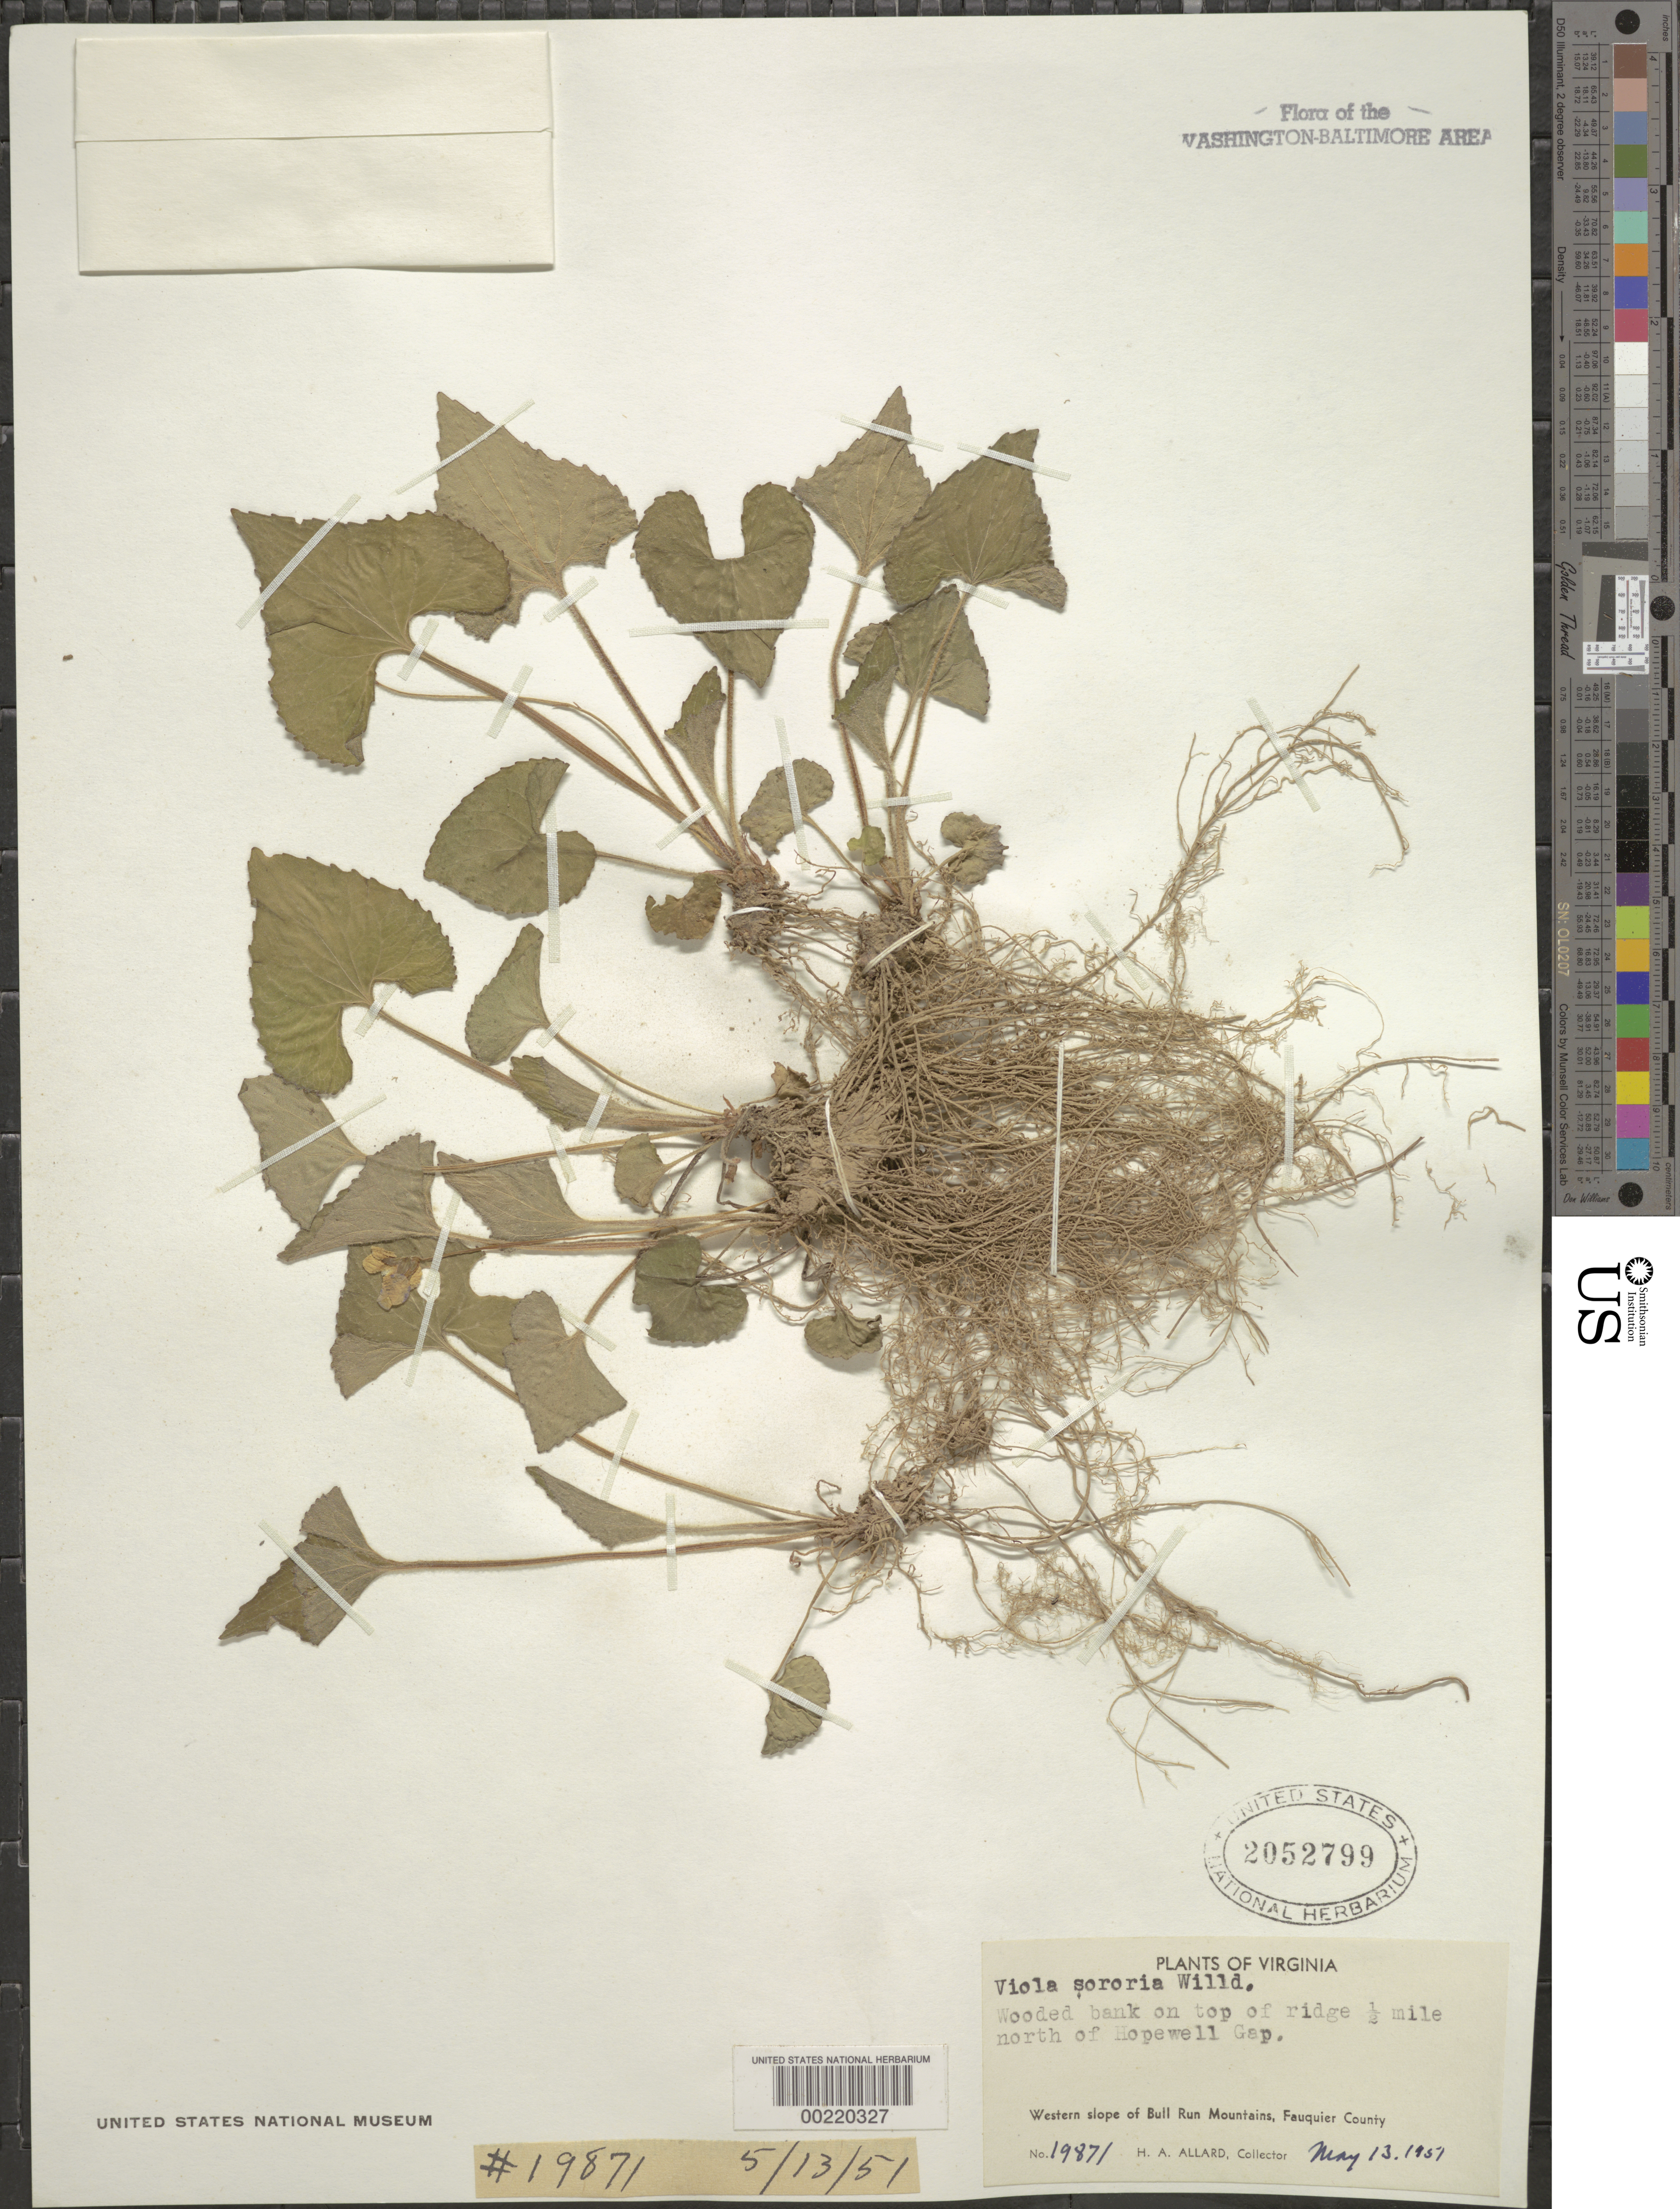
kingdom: Plantae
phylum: Tracheophyta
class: Magnoliopsida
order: Malpighiales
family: Violaceae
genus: Viola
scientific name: Viola sororia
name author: Willd.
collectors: H. A. Allard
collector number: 19871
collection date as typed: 13 May 1951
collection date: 1951-05-13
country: United States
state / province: Virginia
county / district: Fauquier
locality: North of Hopewell Gap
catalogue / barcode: US 2052799